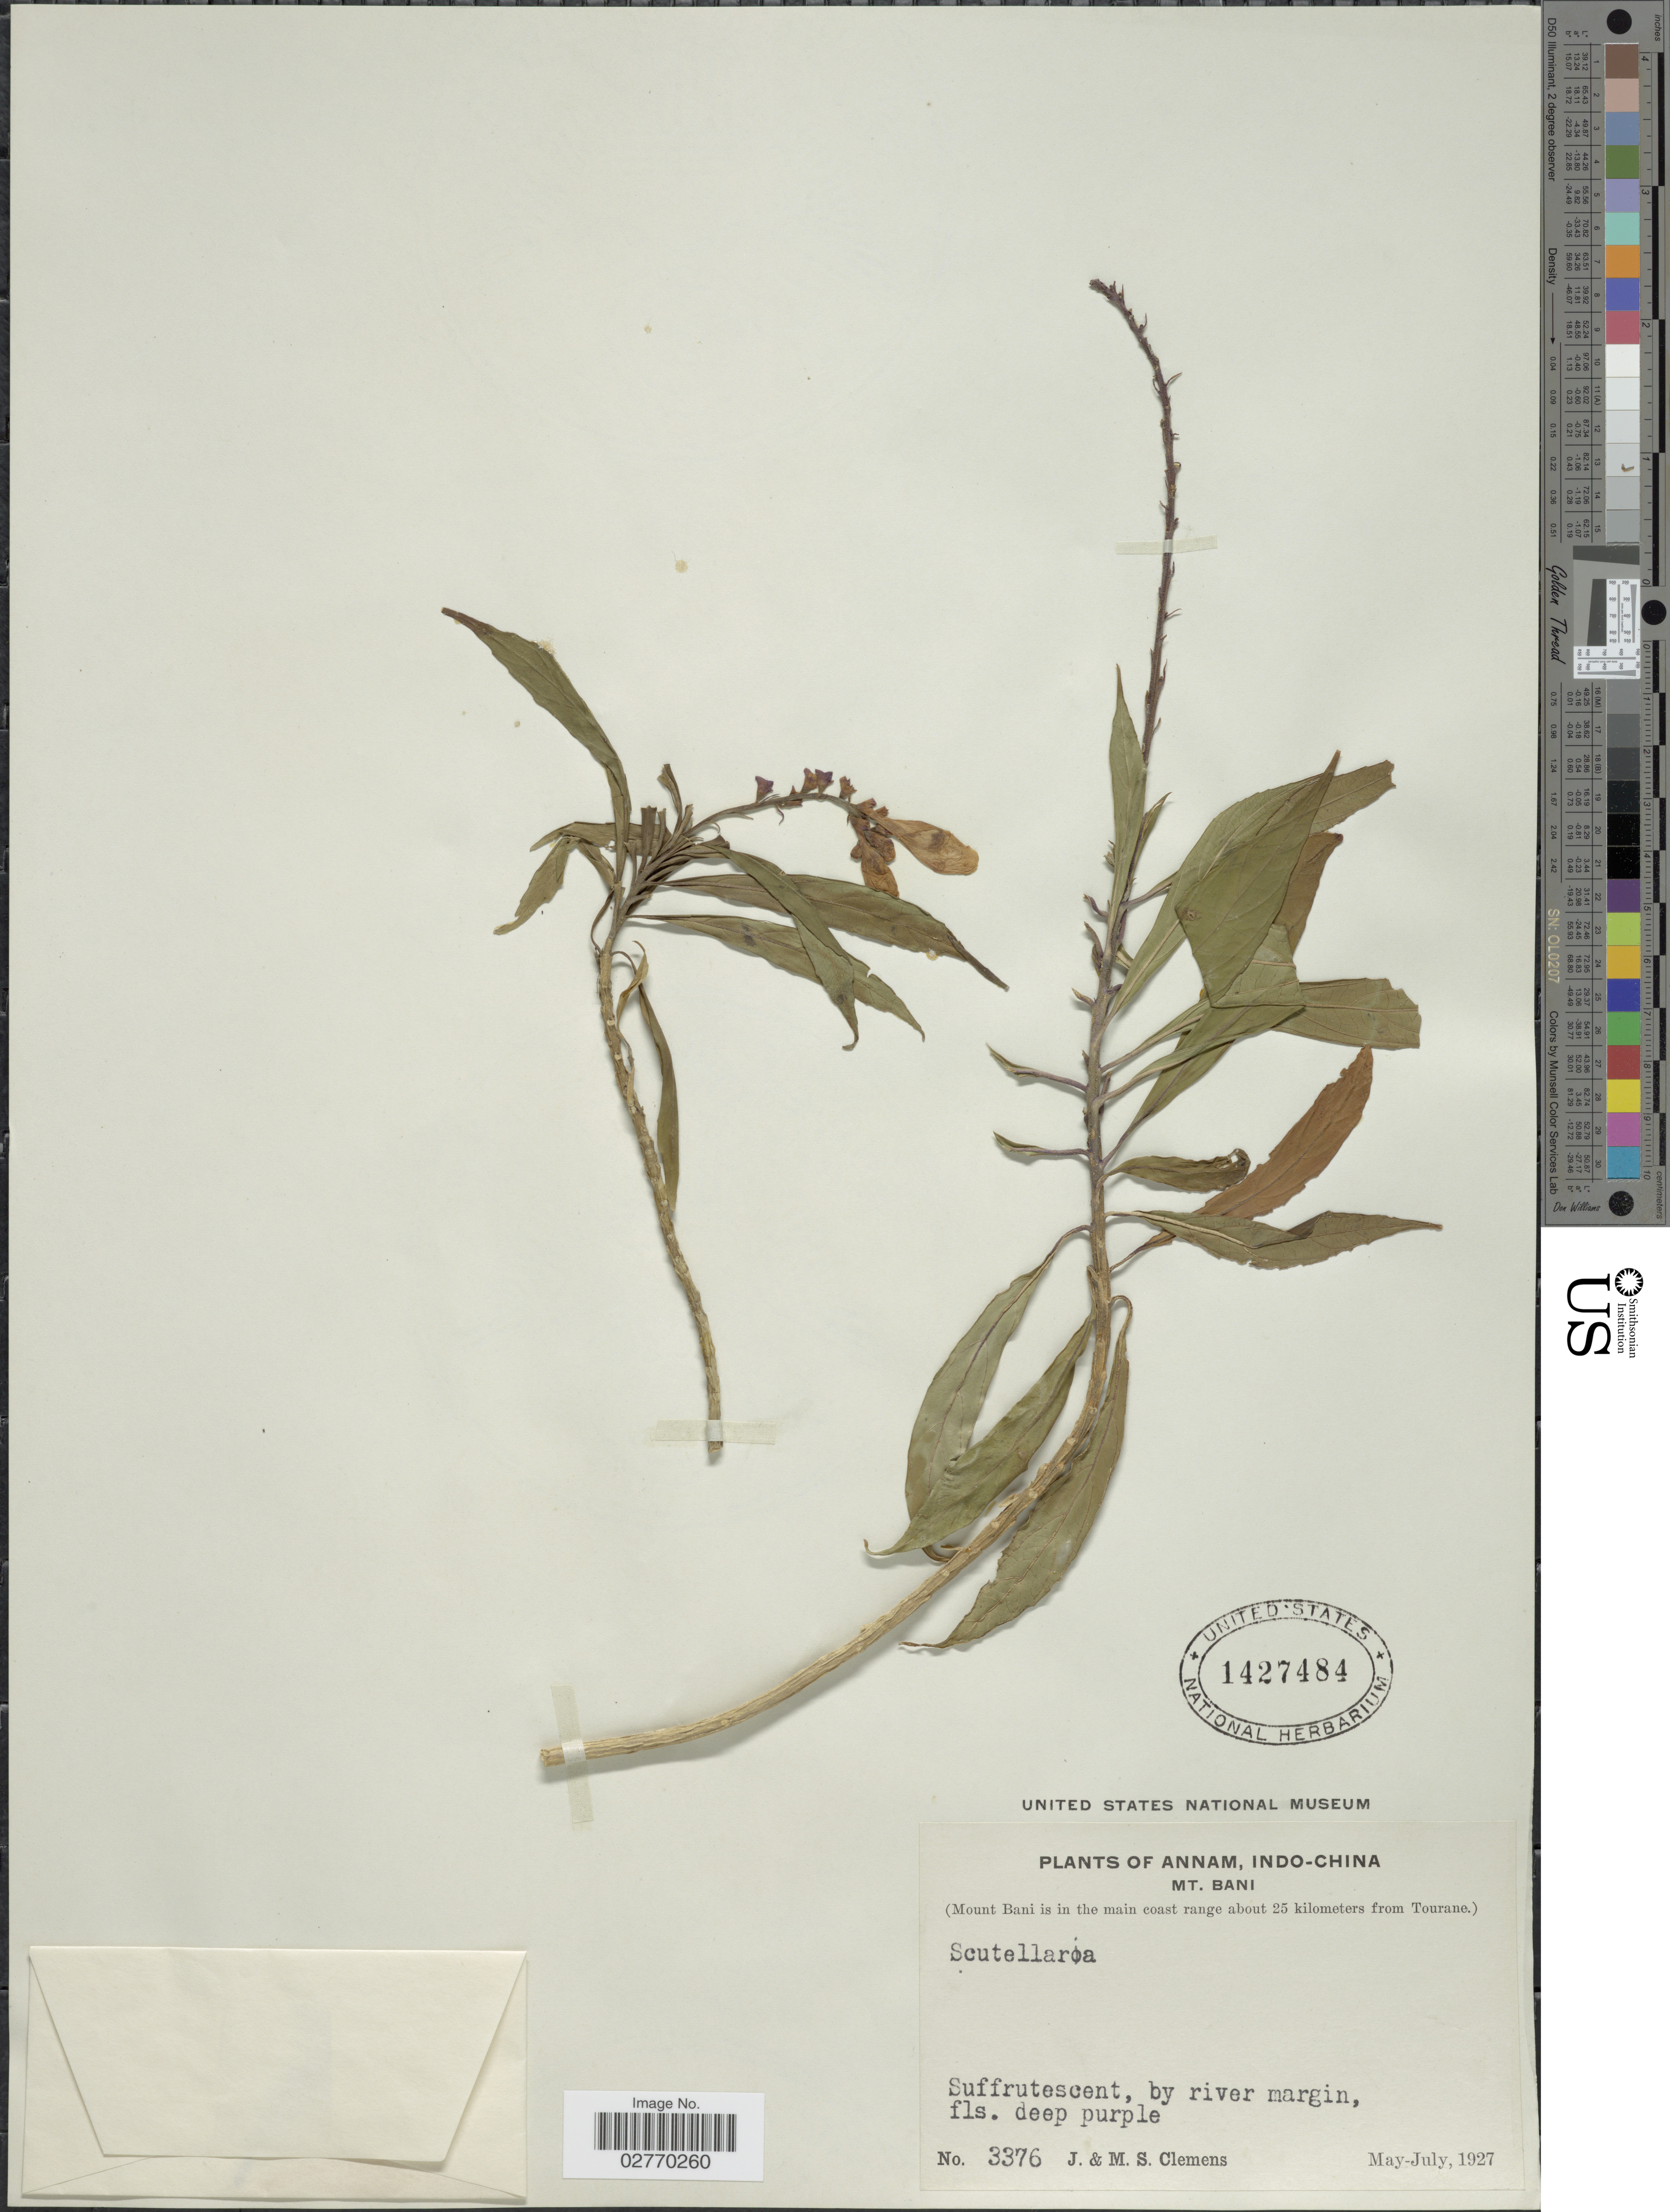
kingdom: Plantae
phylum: Tracheophyta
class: Magnoliopsida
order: Lamiales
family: Lamiaceae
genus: Scutellaria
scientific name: Scutellaria sp.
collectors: J. Clemens & M. S. Clemens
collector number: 3376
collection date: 1927-05/1927-07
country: Vietnam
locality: Annam, Indo-China Mt Bani. (Mount Bani is in the main coast range about 25 kilometers from Tourane.). Suffrutescent, by river margin.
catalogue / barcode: US 1427484